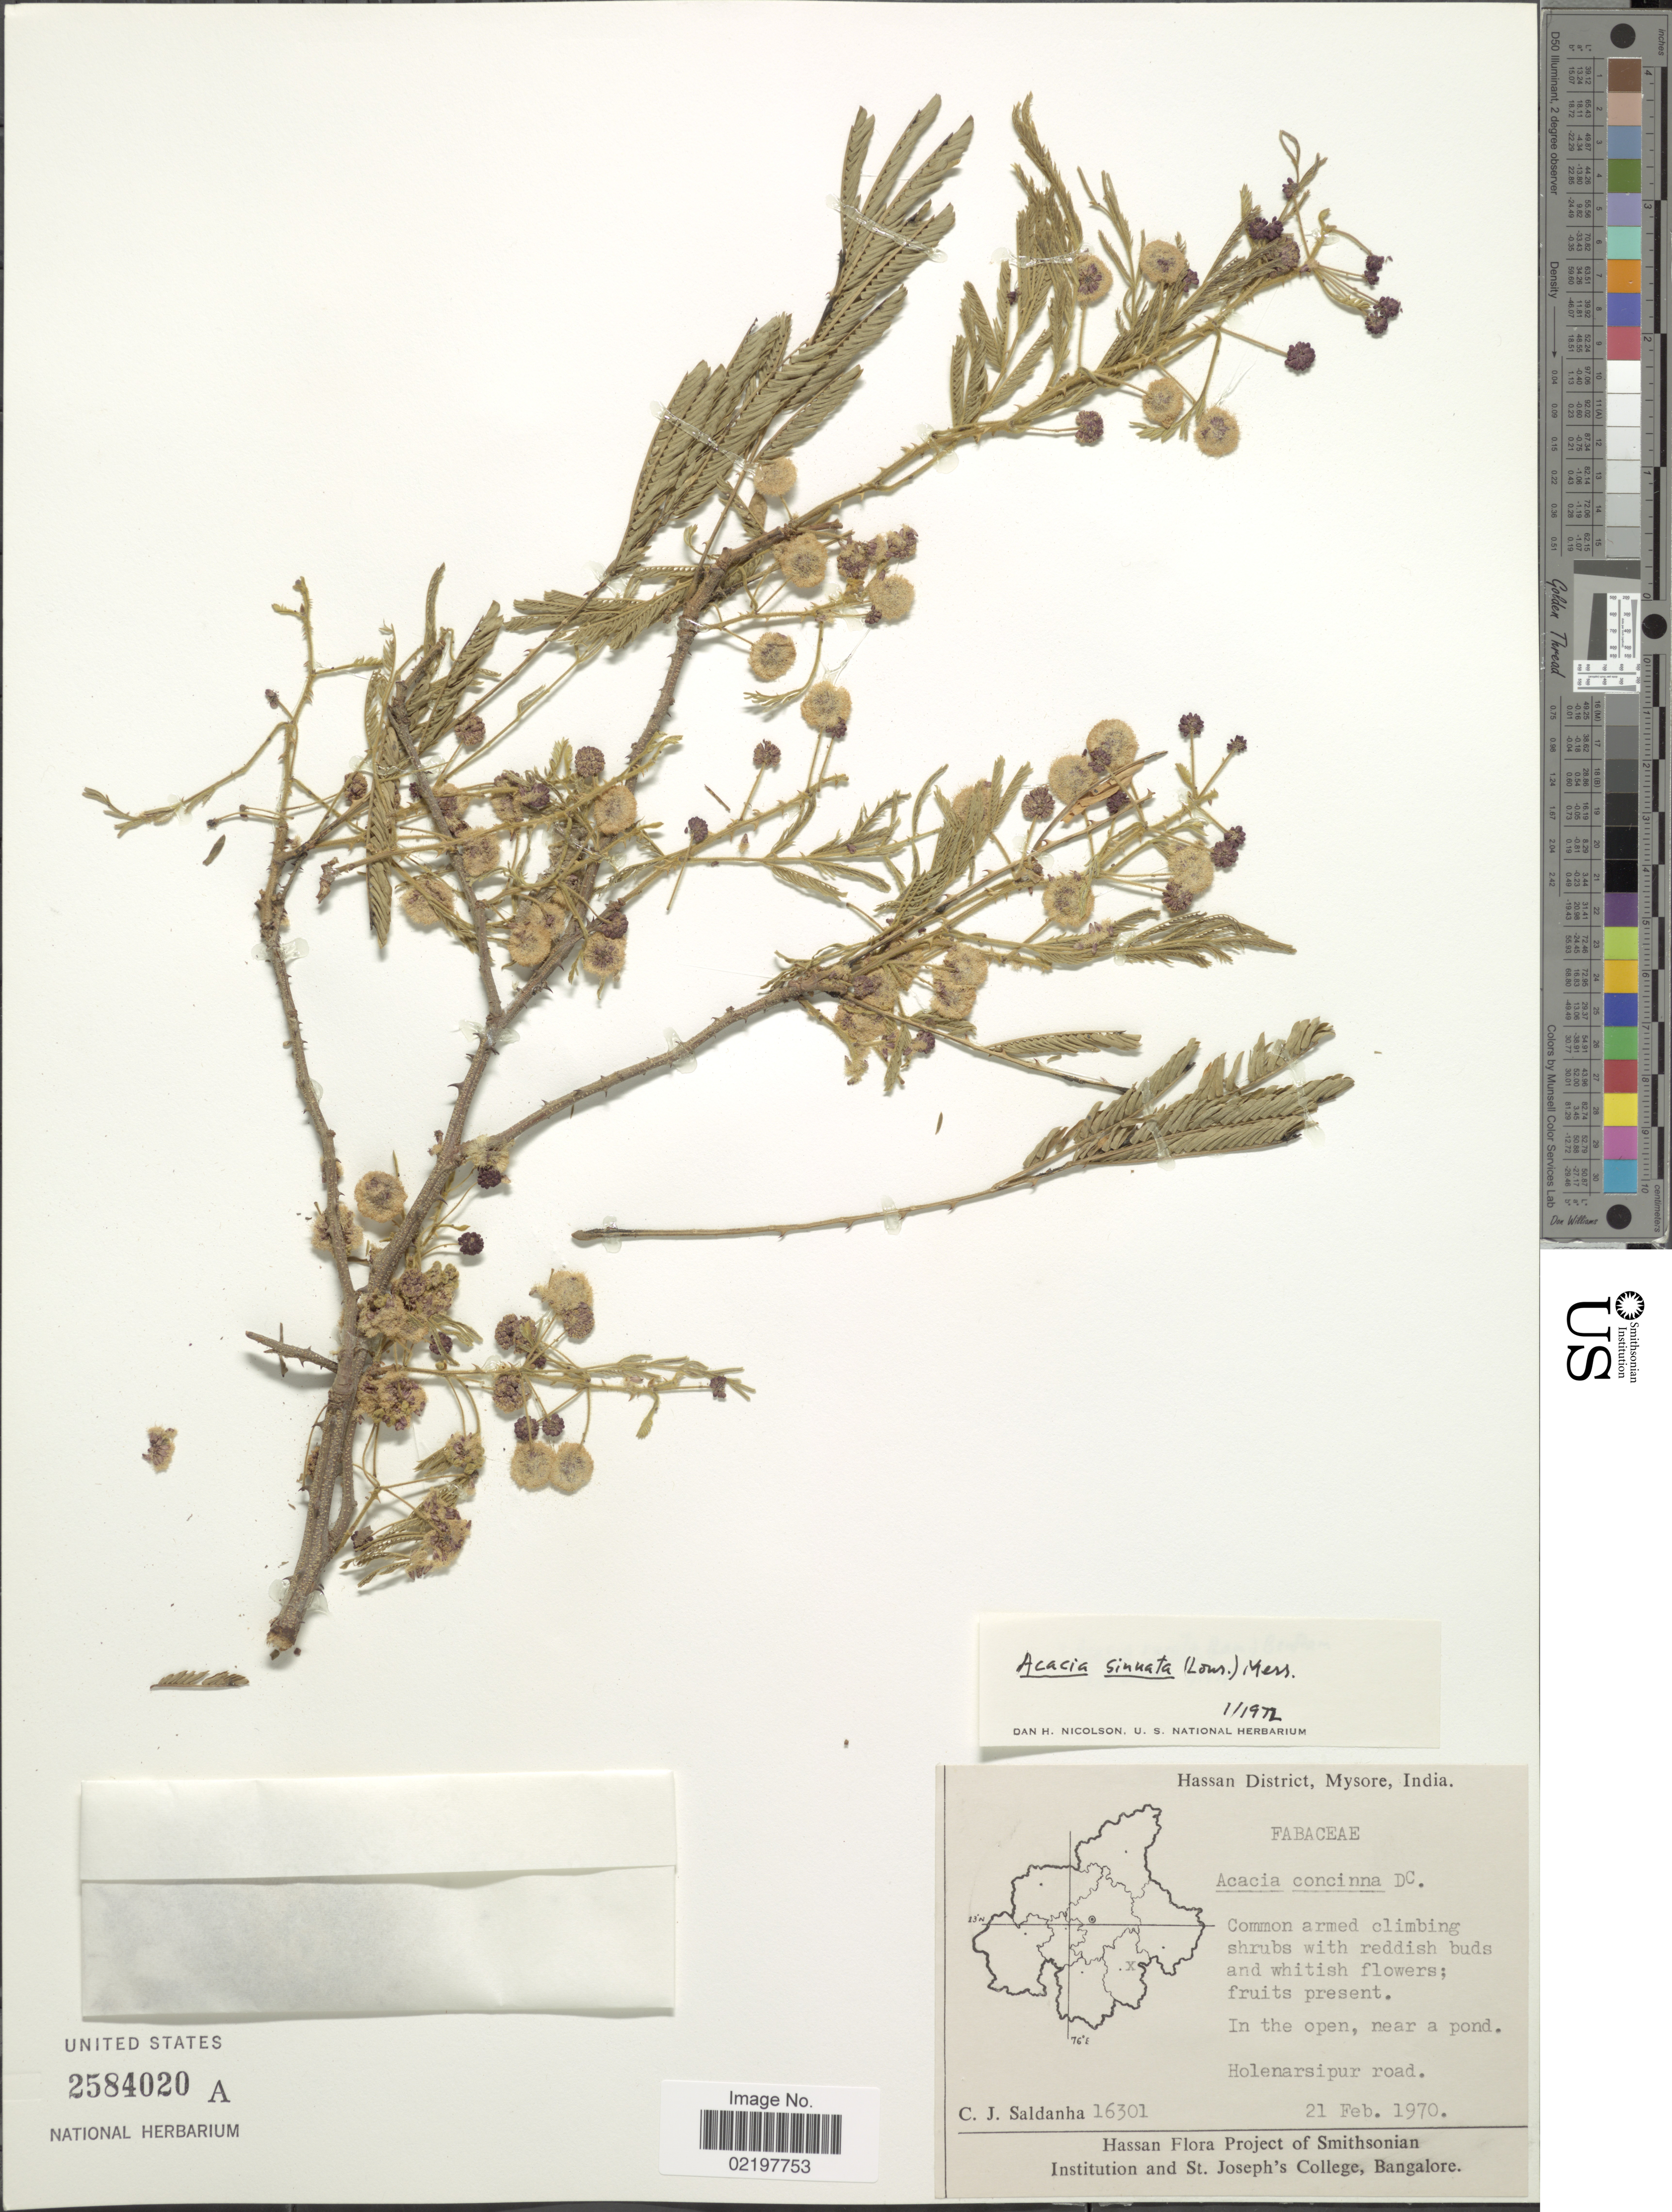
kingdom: Plantae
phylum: Tracheophyta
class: Magnoliopsida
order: Fabales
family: Fabaceae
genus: Senegalia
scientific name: Senegalia rugata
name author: (Lam.) Britton & Rose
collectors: C. J. Saldanha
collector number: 16301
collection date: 1970-02-21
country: India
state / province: Karnataka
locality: Hassan District, Mysore, India, In the open, near a pond, Holenarsipur road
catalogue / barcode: US 2584020A